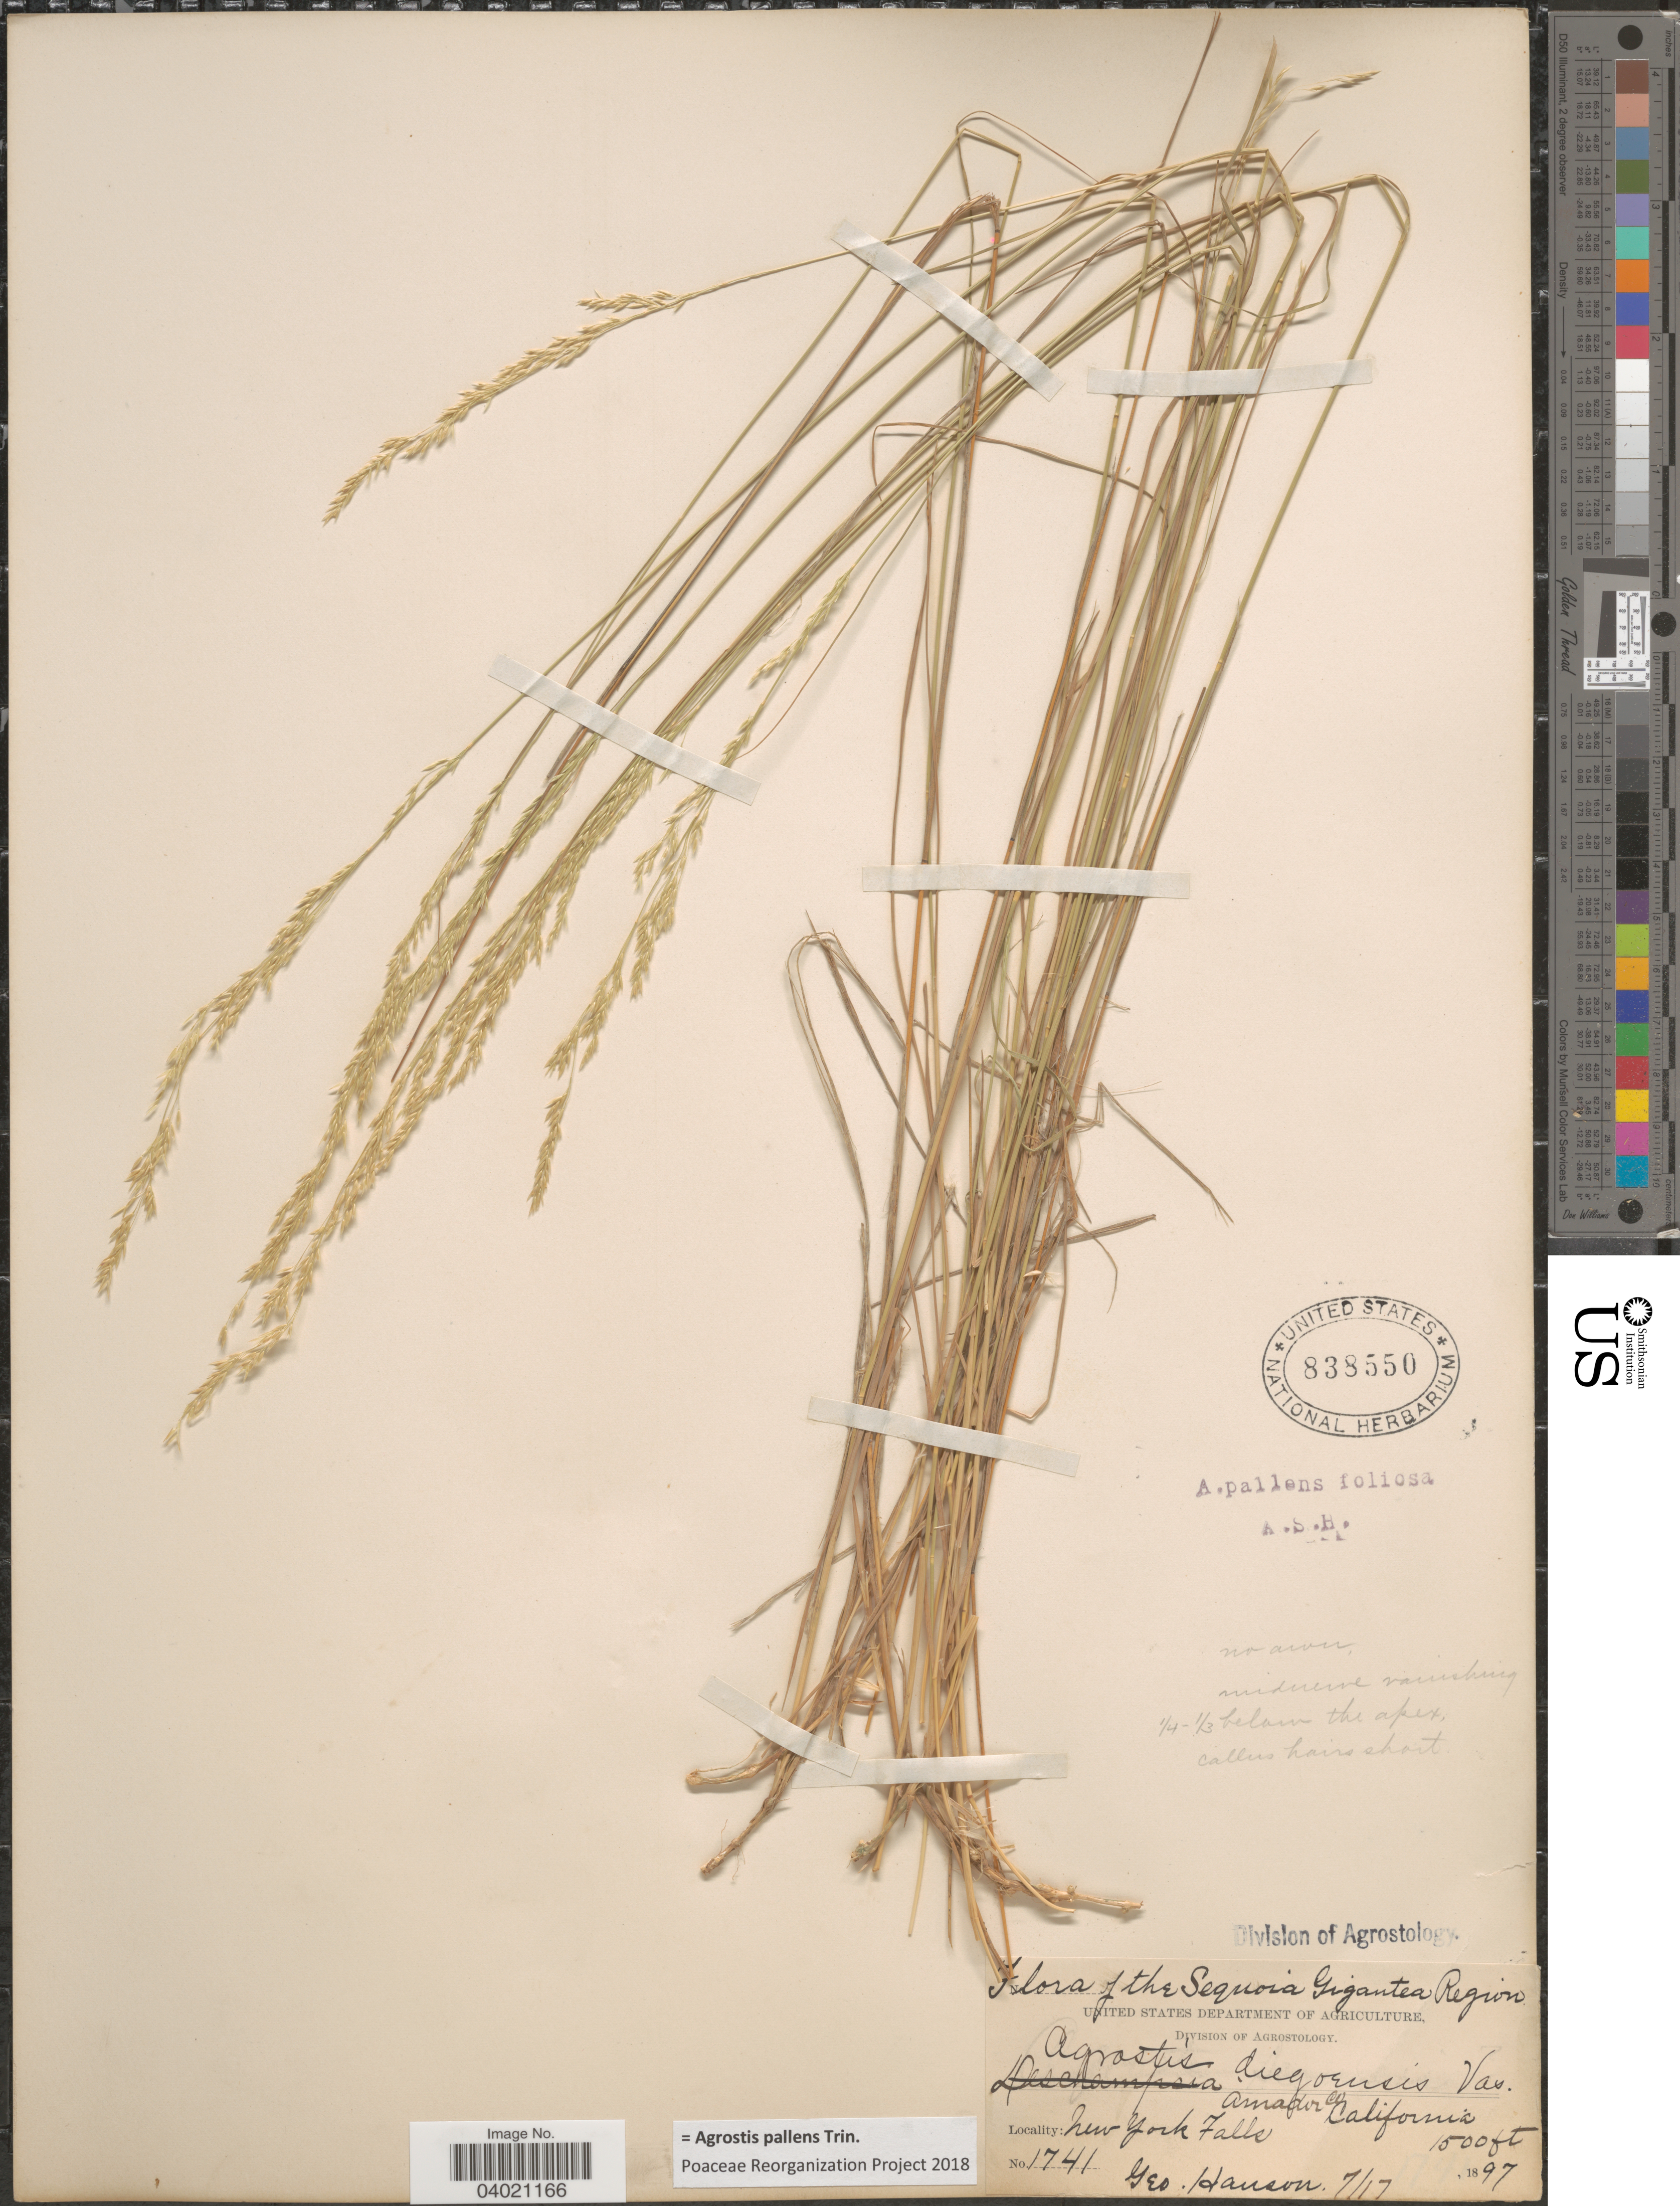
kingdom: Plantae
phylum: Tracheophyta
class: Liliopsida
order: Poales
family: Poaceae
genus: Agrostis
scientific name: Agrostis pallens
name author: Trin.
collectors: G. Hansen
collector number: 1741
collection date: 1897-07-17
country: United States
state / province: California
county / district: Amador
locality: The Sequoia Gigantea Region. Amador Co. New York Falls.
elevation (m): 457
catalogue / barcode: US 838550